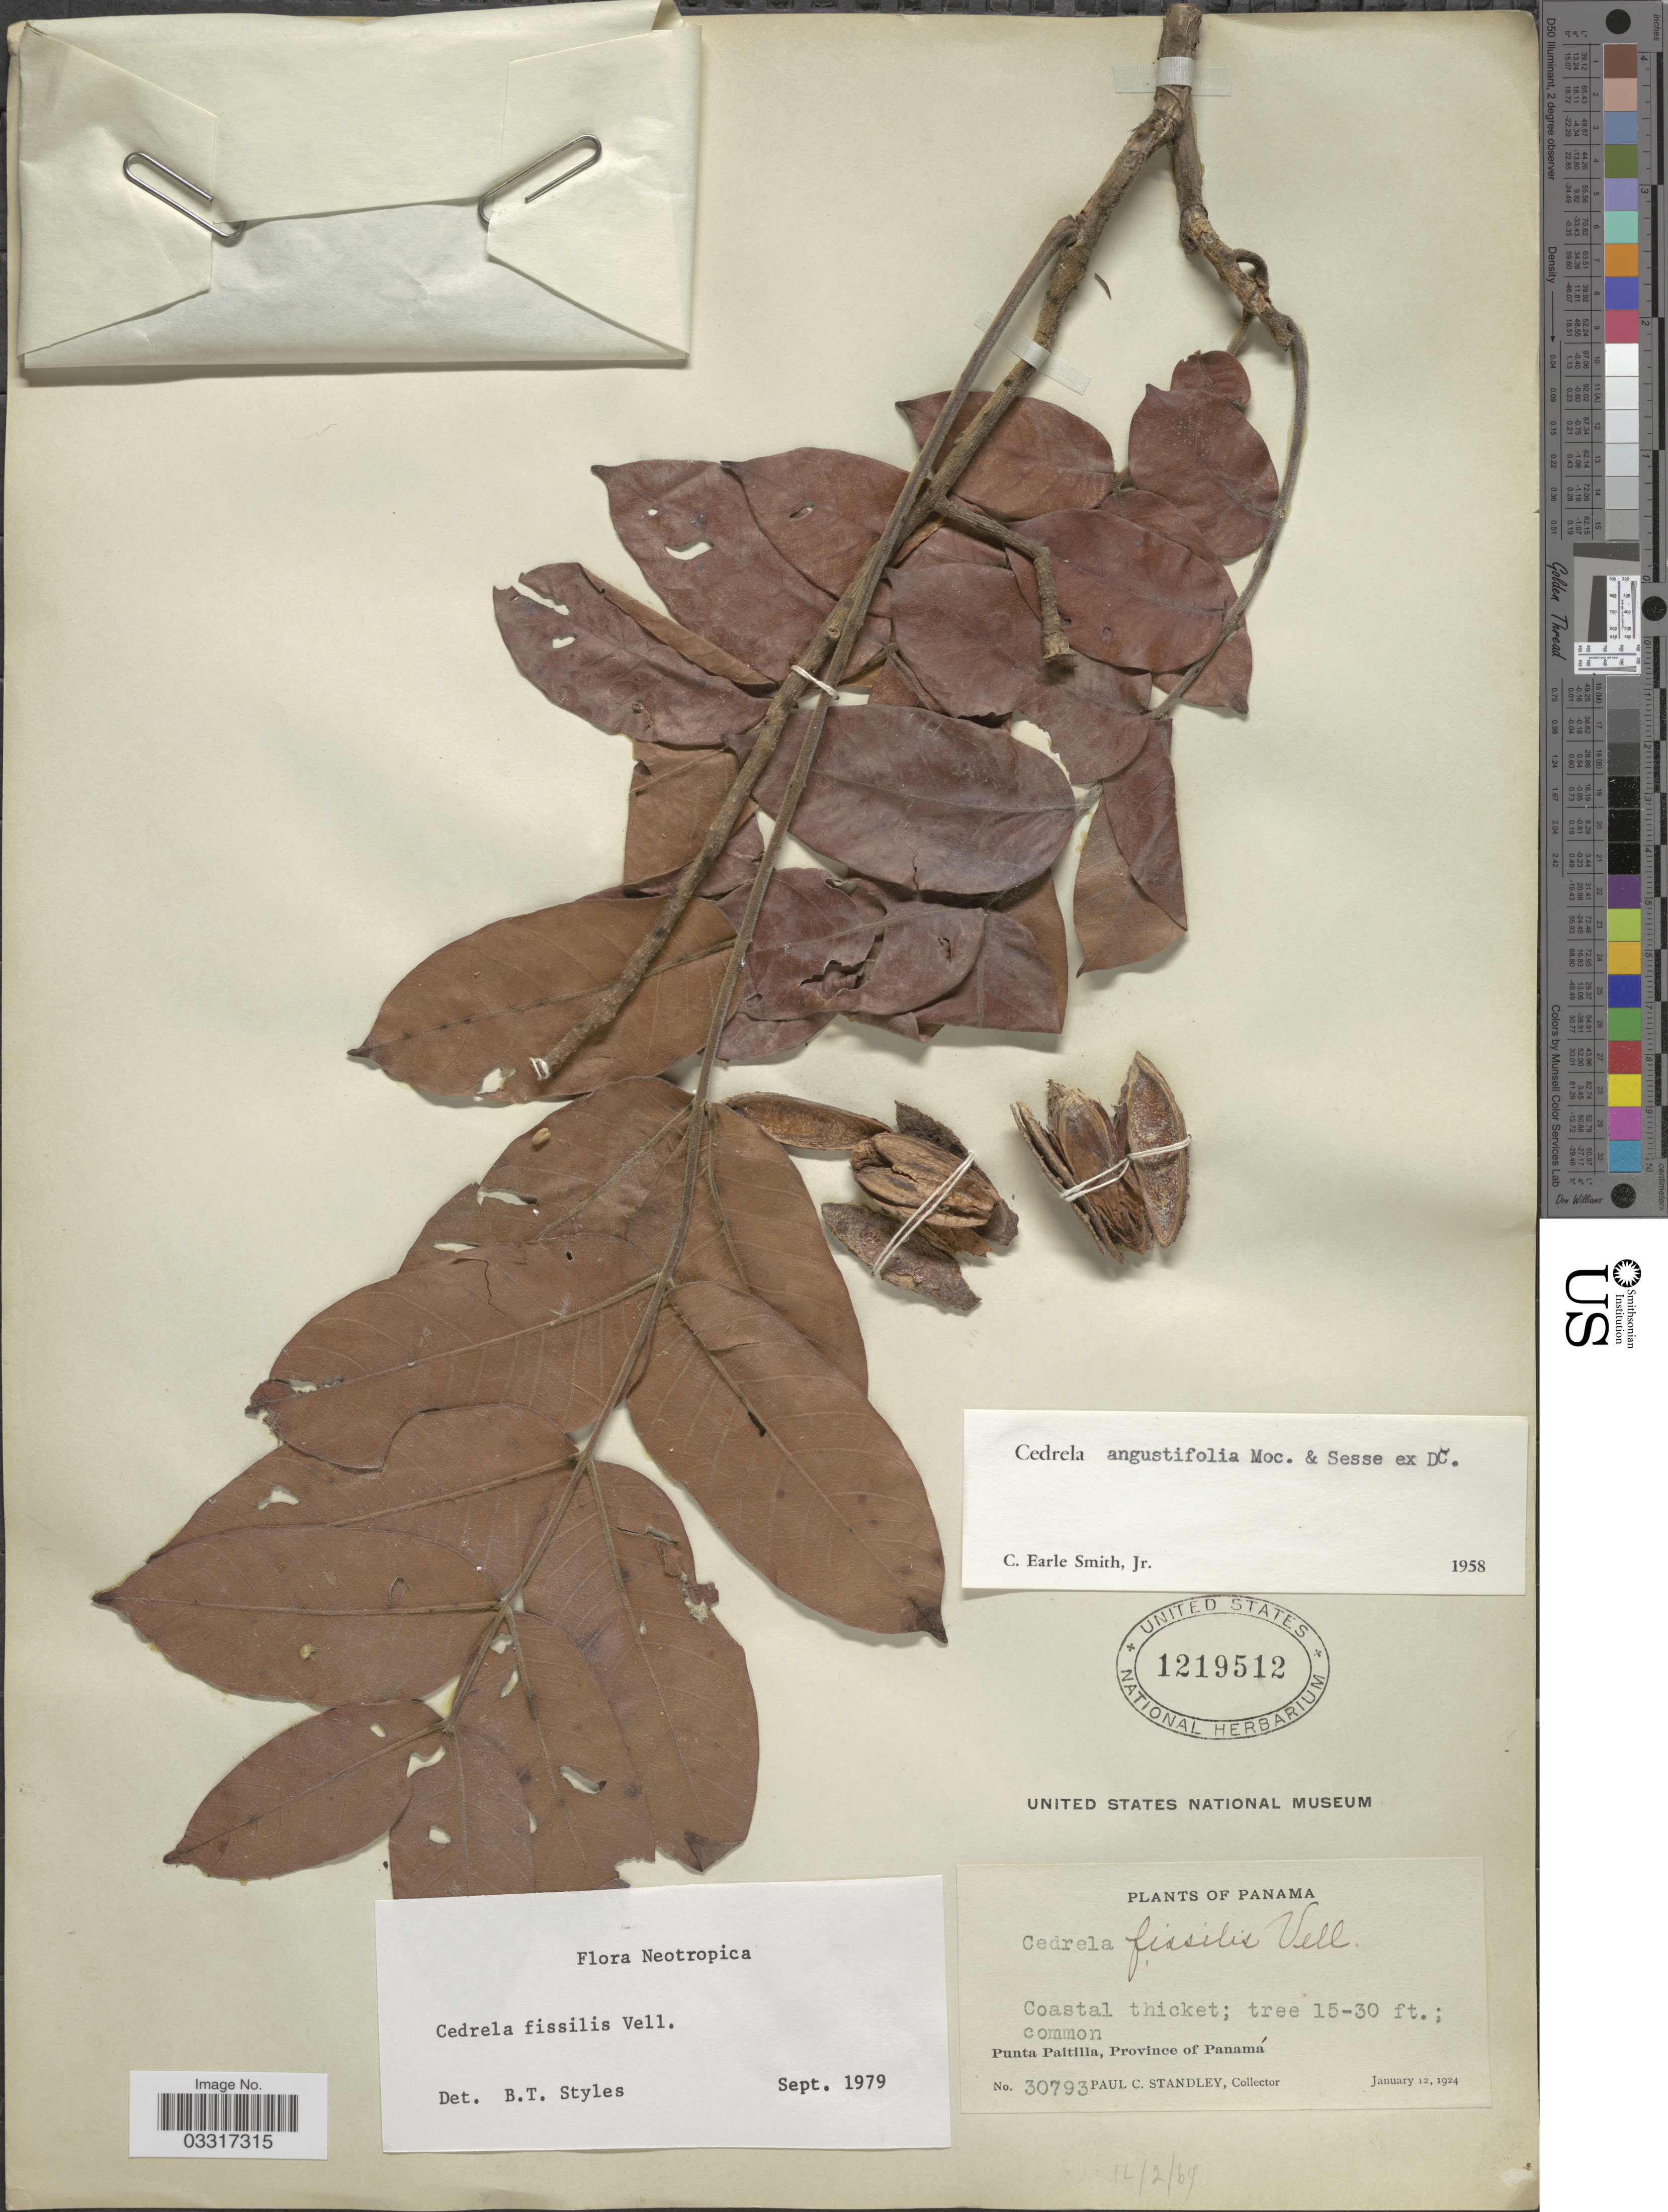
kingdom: Plantae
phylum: Tracheophyta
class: Magnoliopsida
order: Sapindales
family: Meliaceae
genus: Cedrela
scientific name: Cedrela fissilis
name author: Vell.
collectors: P. C. Standley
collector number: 30793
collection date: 1924-01-12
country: Panama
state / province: Panamá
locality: Punta Paitilla.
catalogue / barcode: US 1219512